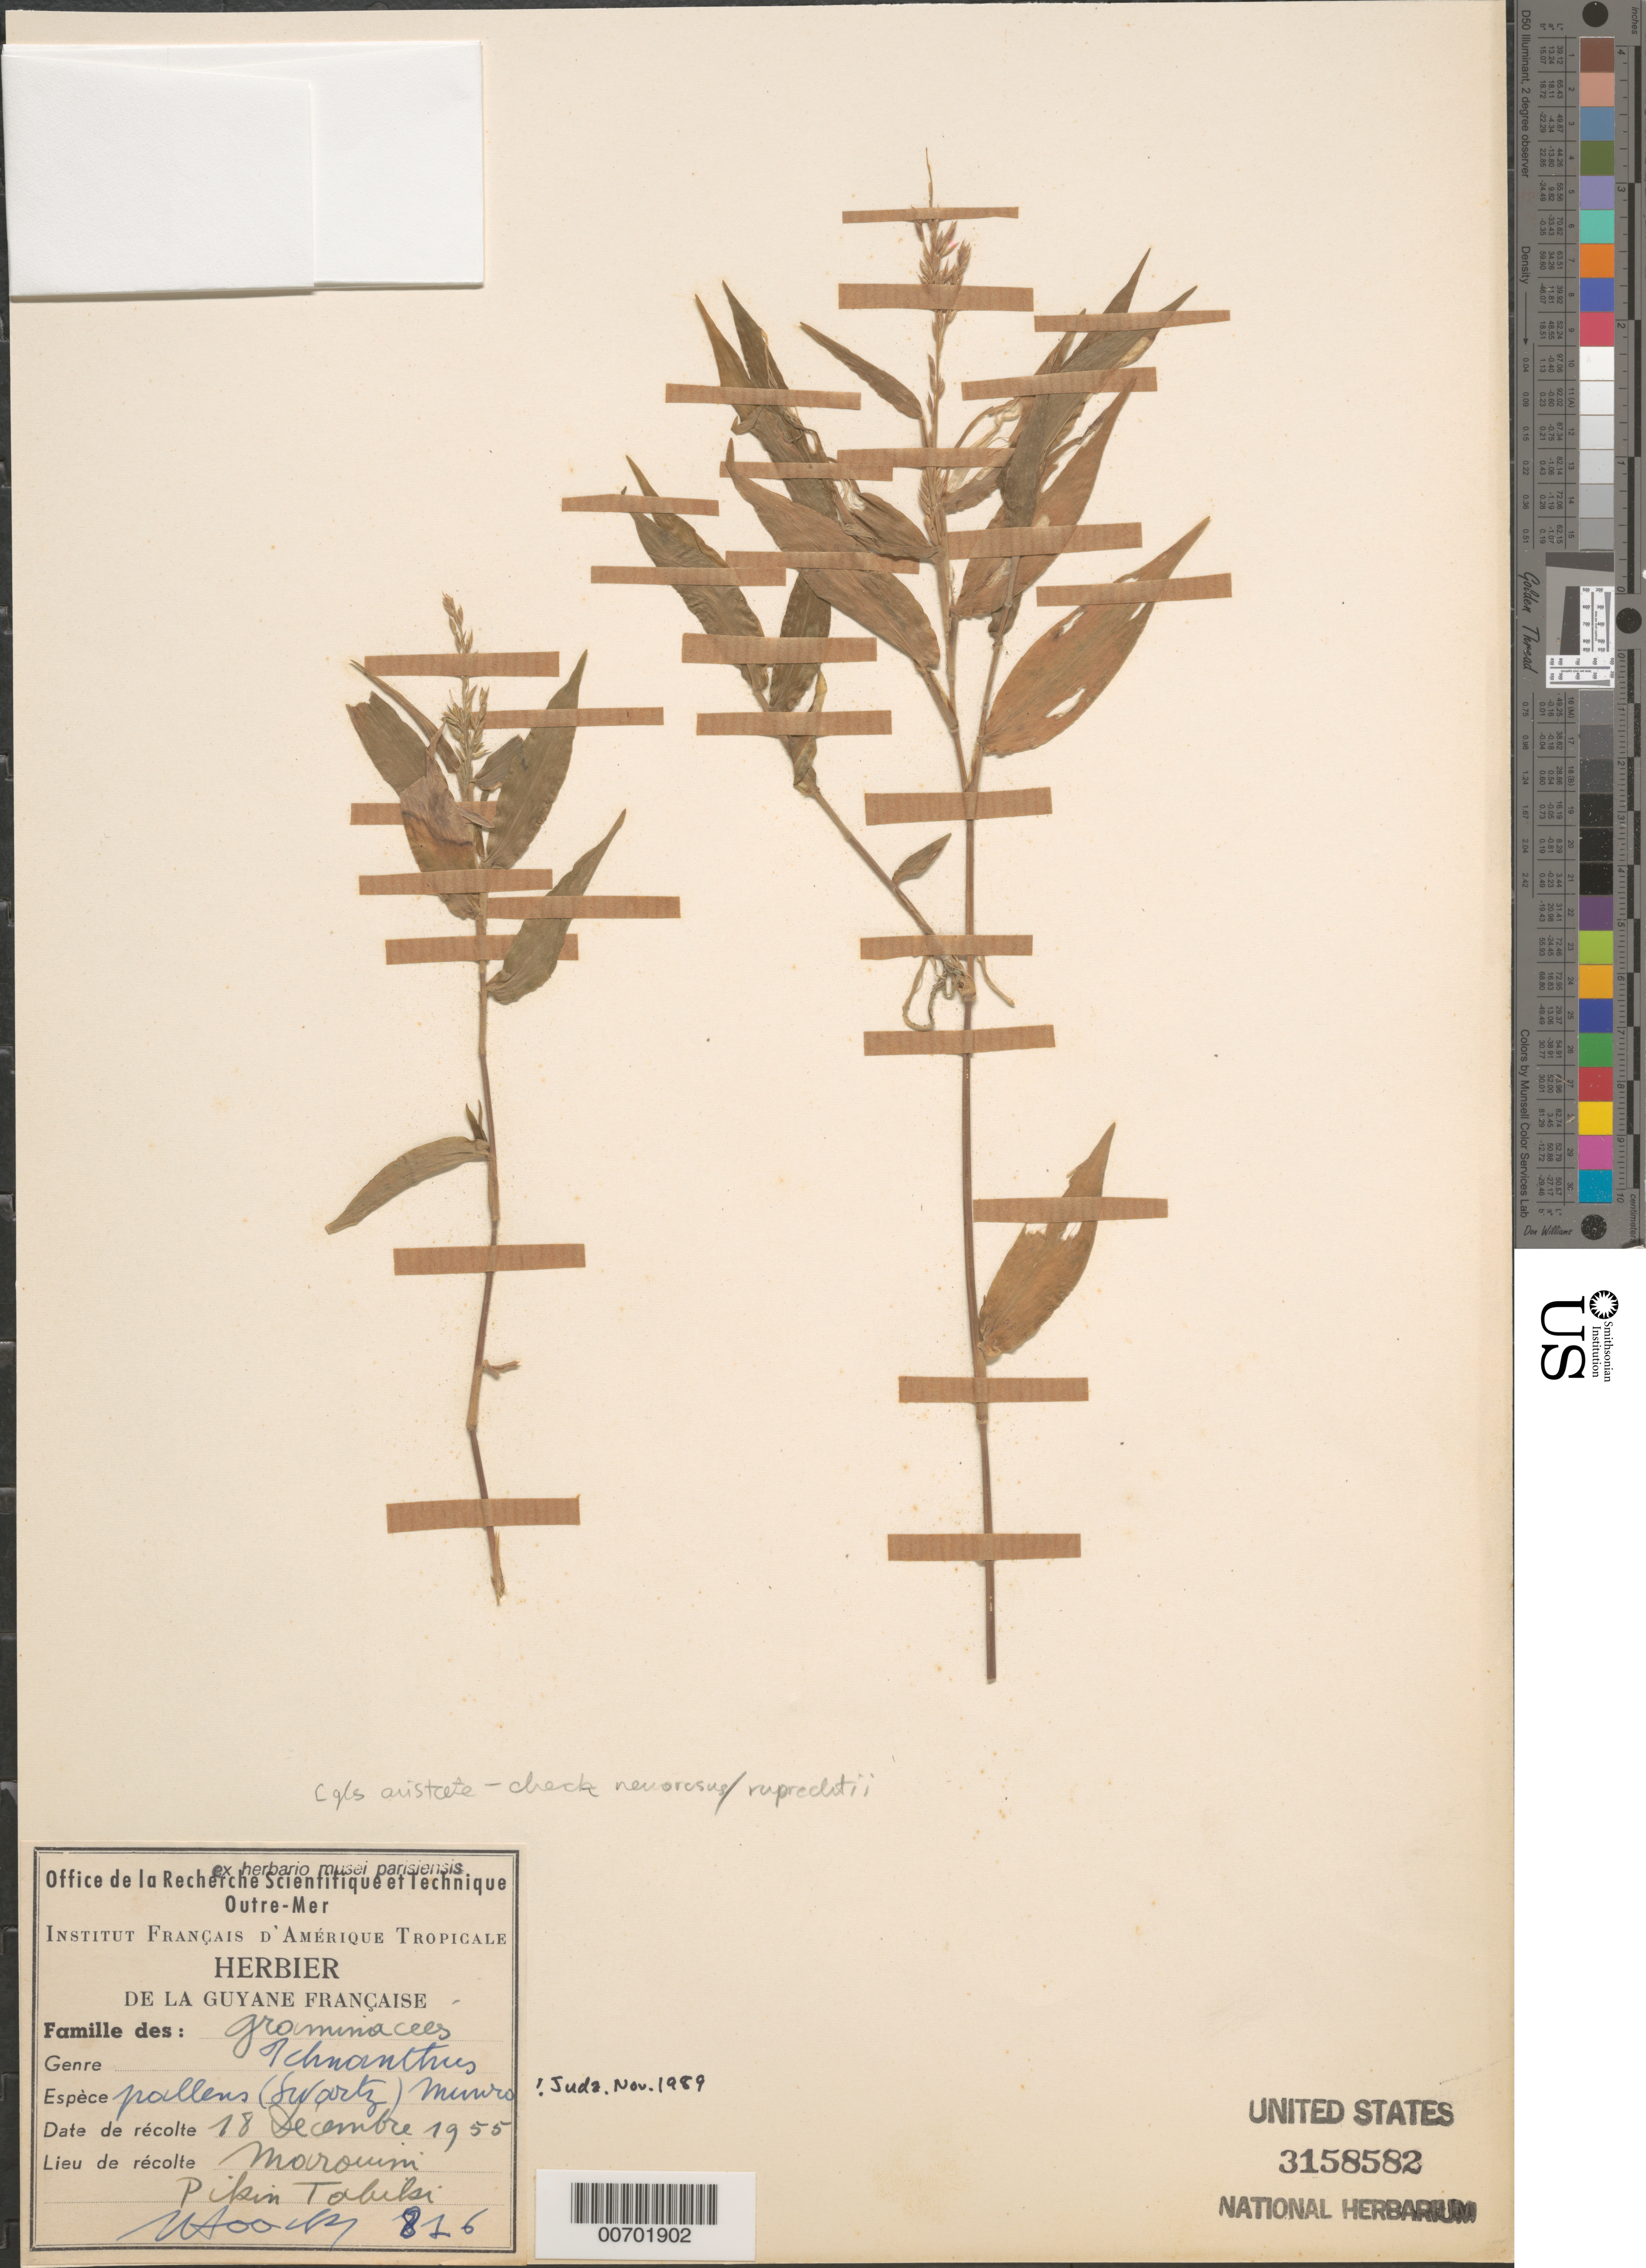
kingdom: Plantae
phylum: Tracheophyta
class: Liliopsida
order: Poales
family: Poaceae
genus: Ichnanthus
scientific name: Ichnanthus pallens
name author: (Sw.) Munro ex Benth.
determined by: Judziewicz, E. J.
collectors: J. Hoock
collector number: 826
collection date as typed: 18-Dec-55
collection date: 1955-12-18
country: French Guiana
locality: Morouini, Pikinn Tabiki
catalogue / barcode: US 3158582